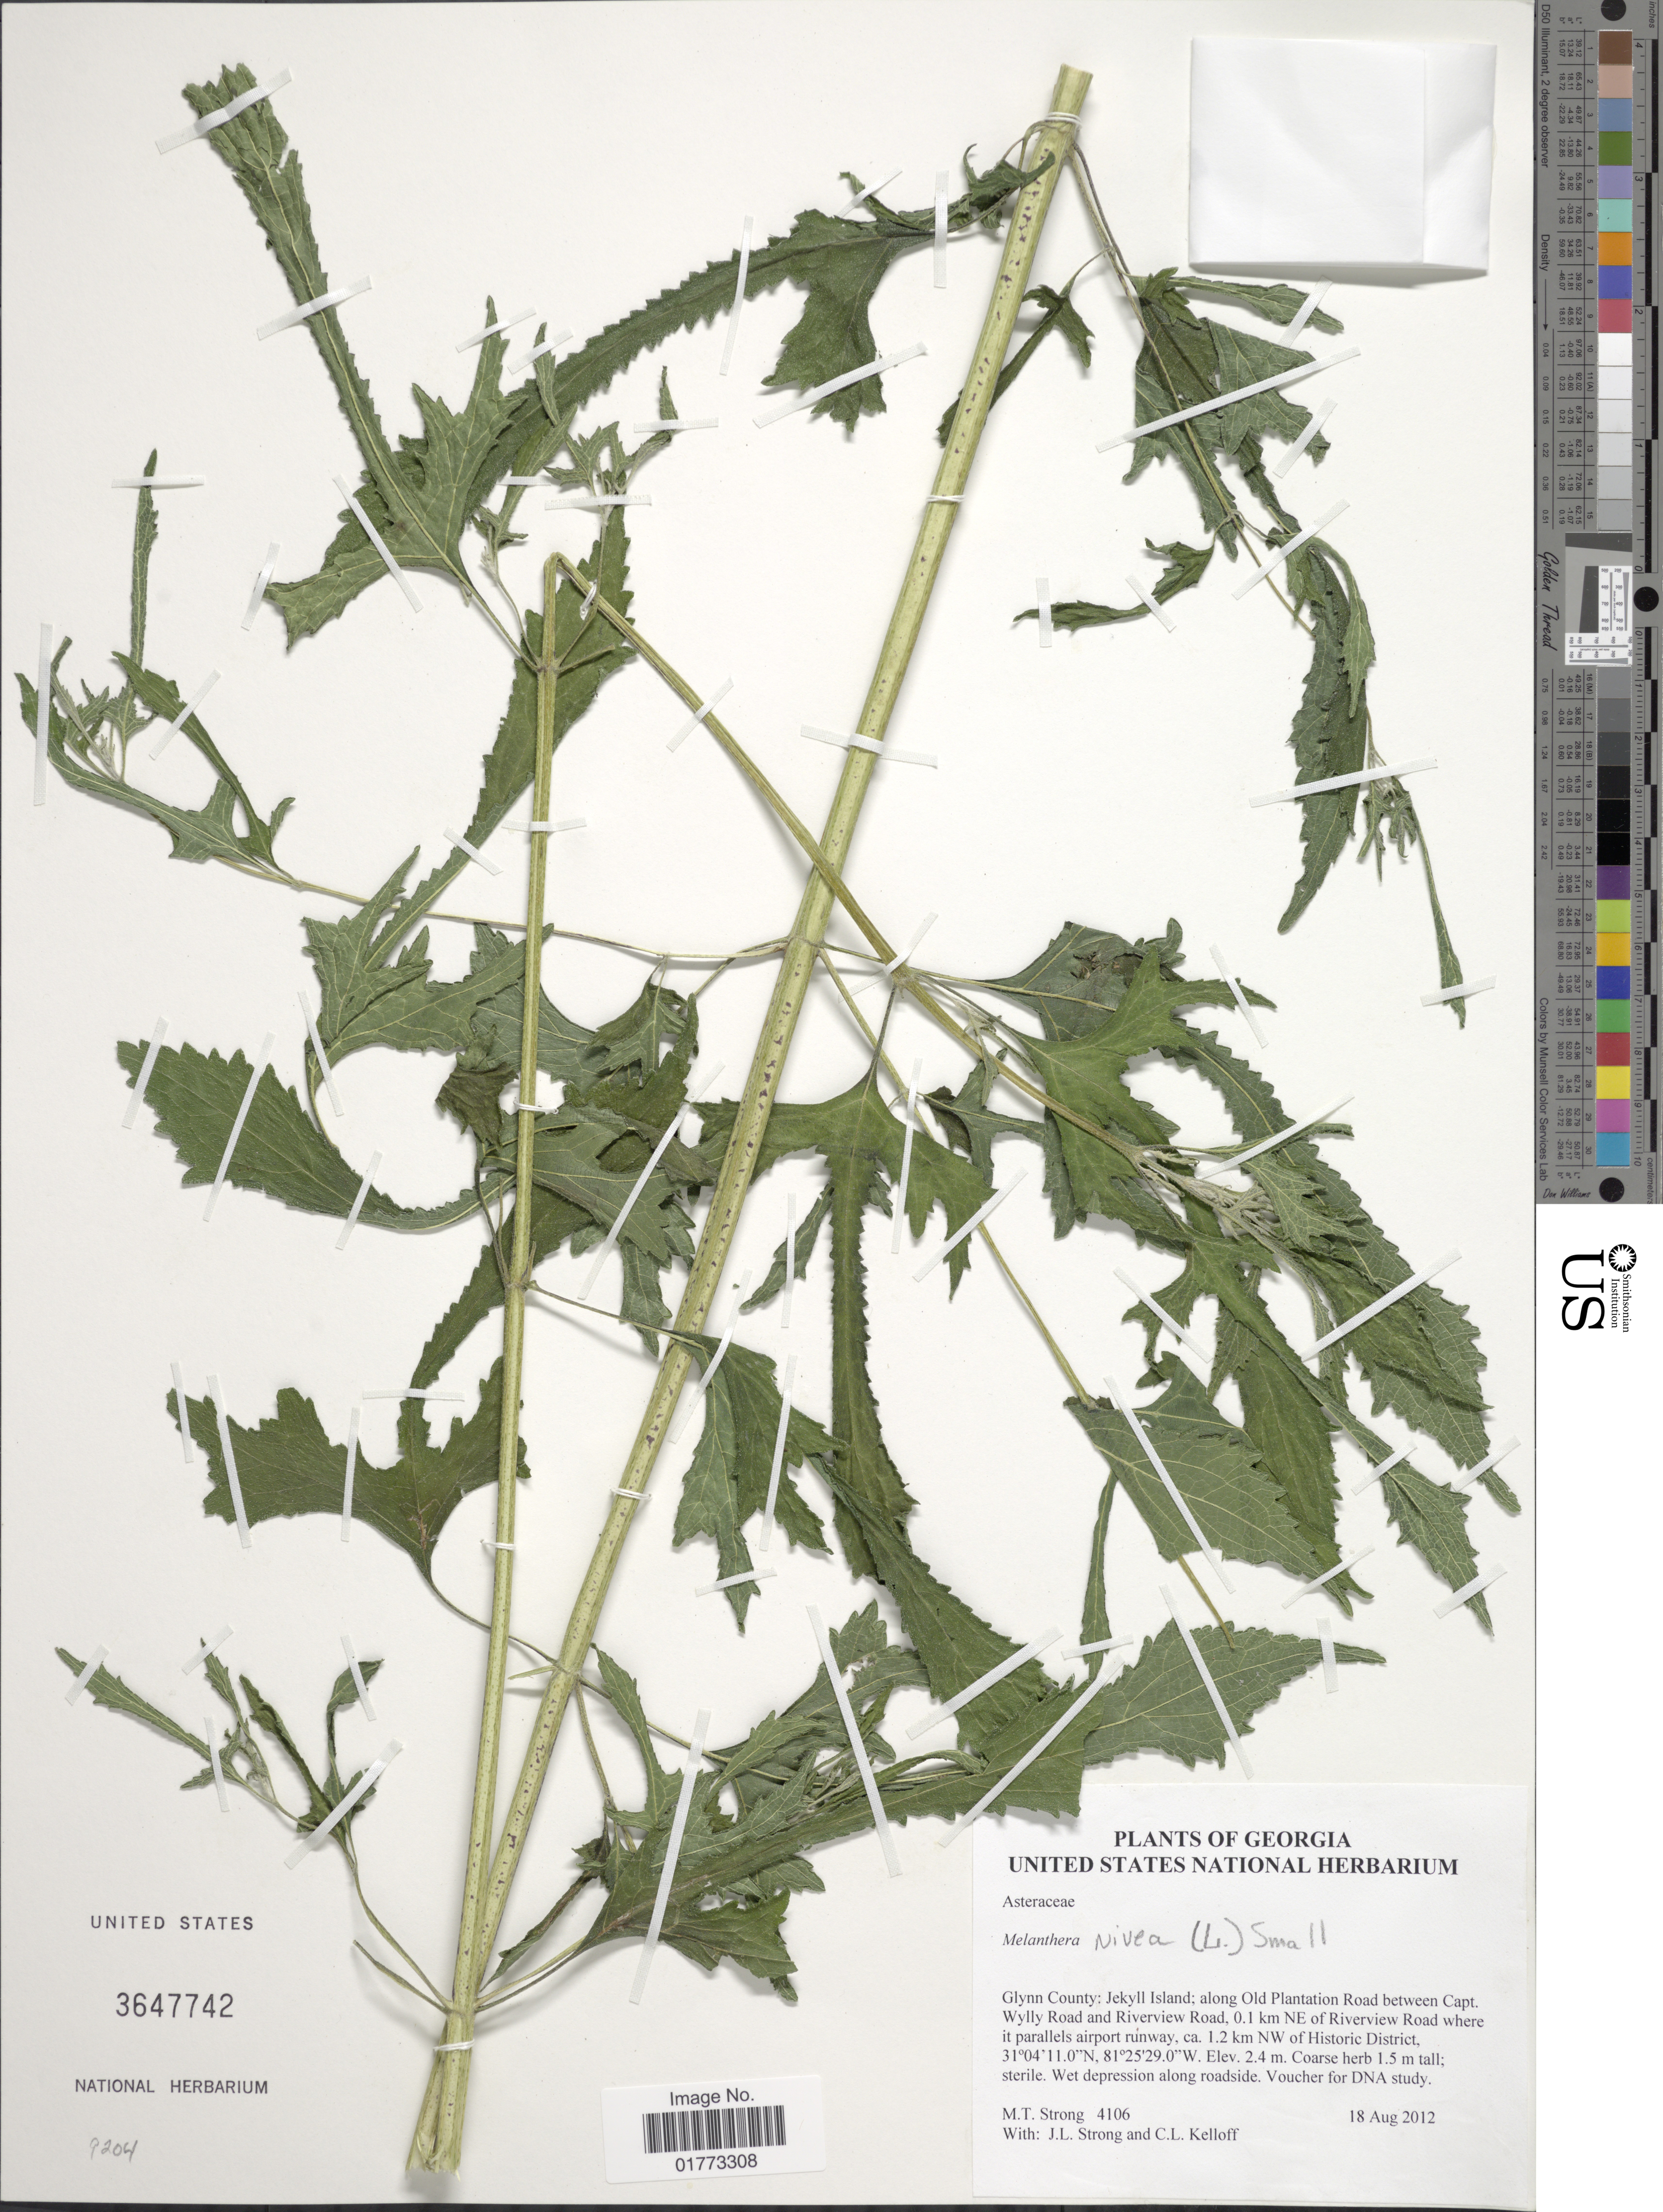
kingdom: Plantae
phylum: Tracheophyta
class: Magnoliopsida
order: Asterales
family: Asteraceae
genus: Melanthera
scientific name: Melanthera nivea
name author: (L.) Small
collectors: M. T. Strong, J. L. Strong & C. L. Kelloff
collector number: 4106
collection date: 2012-08-18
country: United States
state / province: Georgia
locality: Glynn County: Jekyll Island; along Old Plantation Road between Capt. Wylly Road and Riverview Road, 0.1 km NE of Riverview Road where it parallels airport runway, ca. 1.2 km NW of Historic District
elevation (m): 2.4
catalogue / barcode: US 3647742